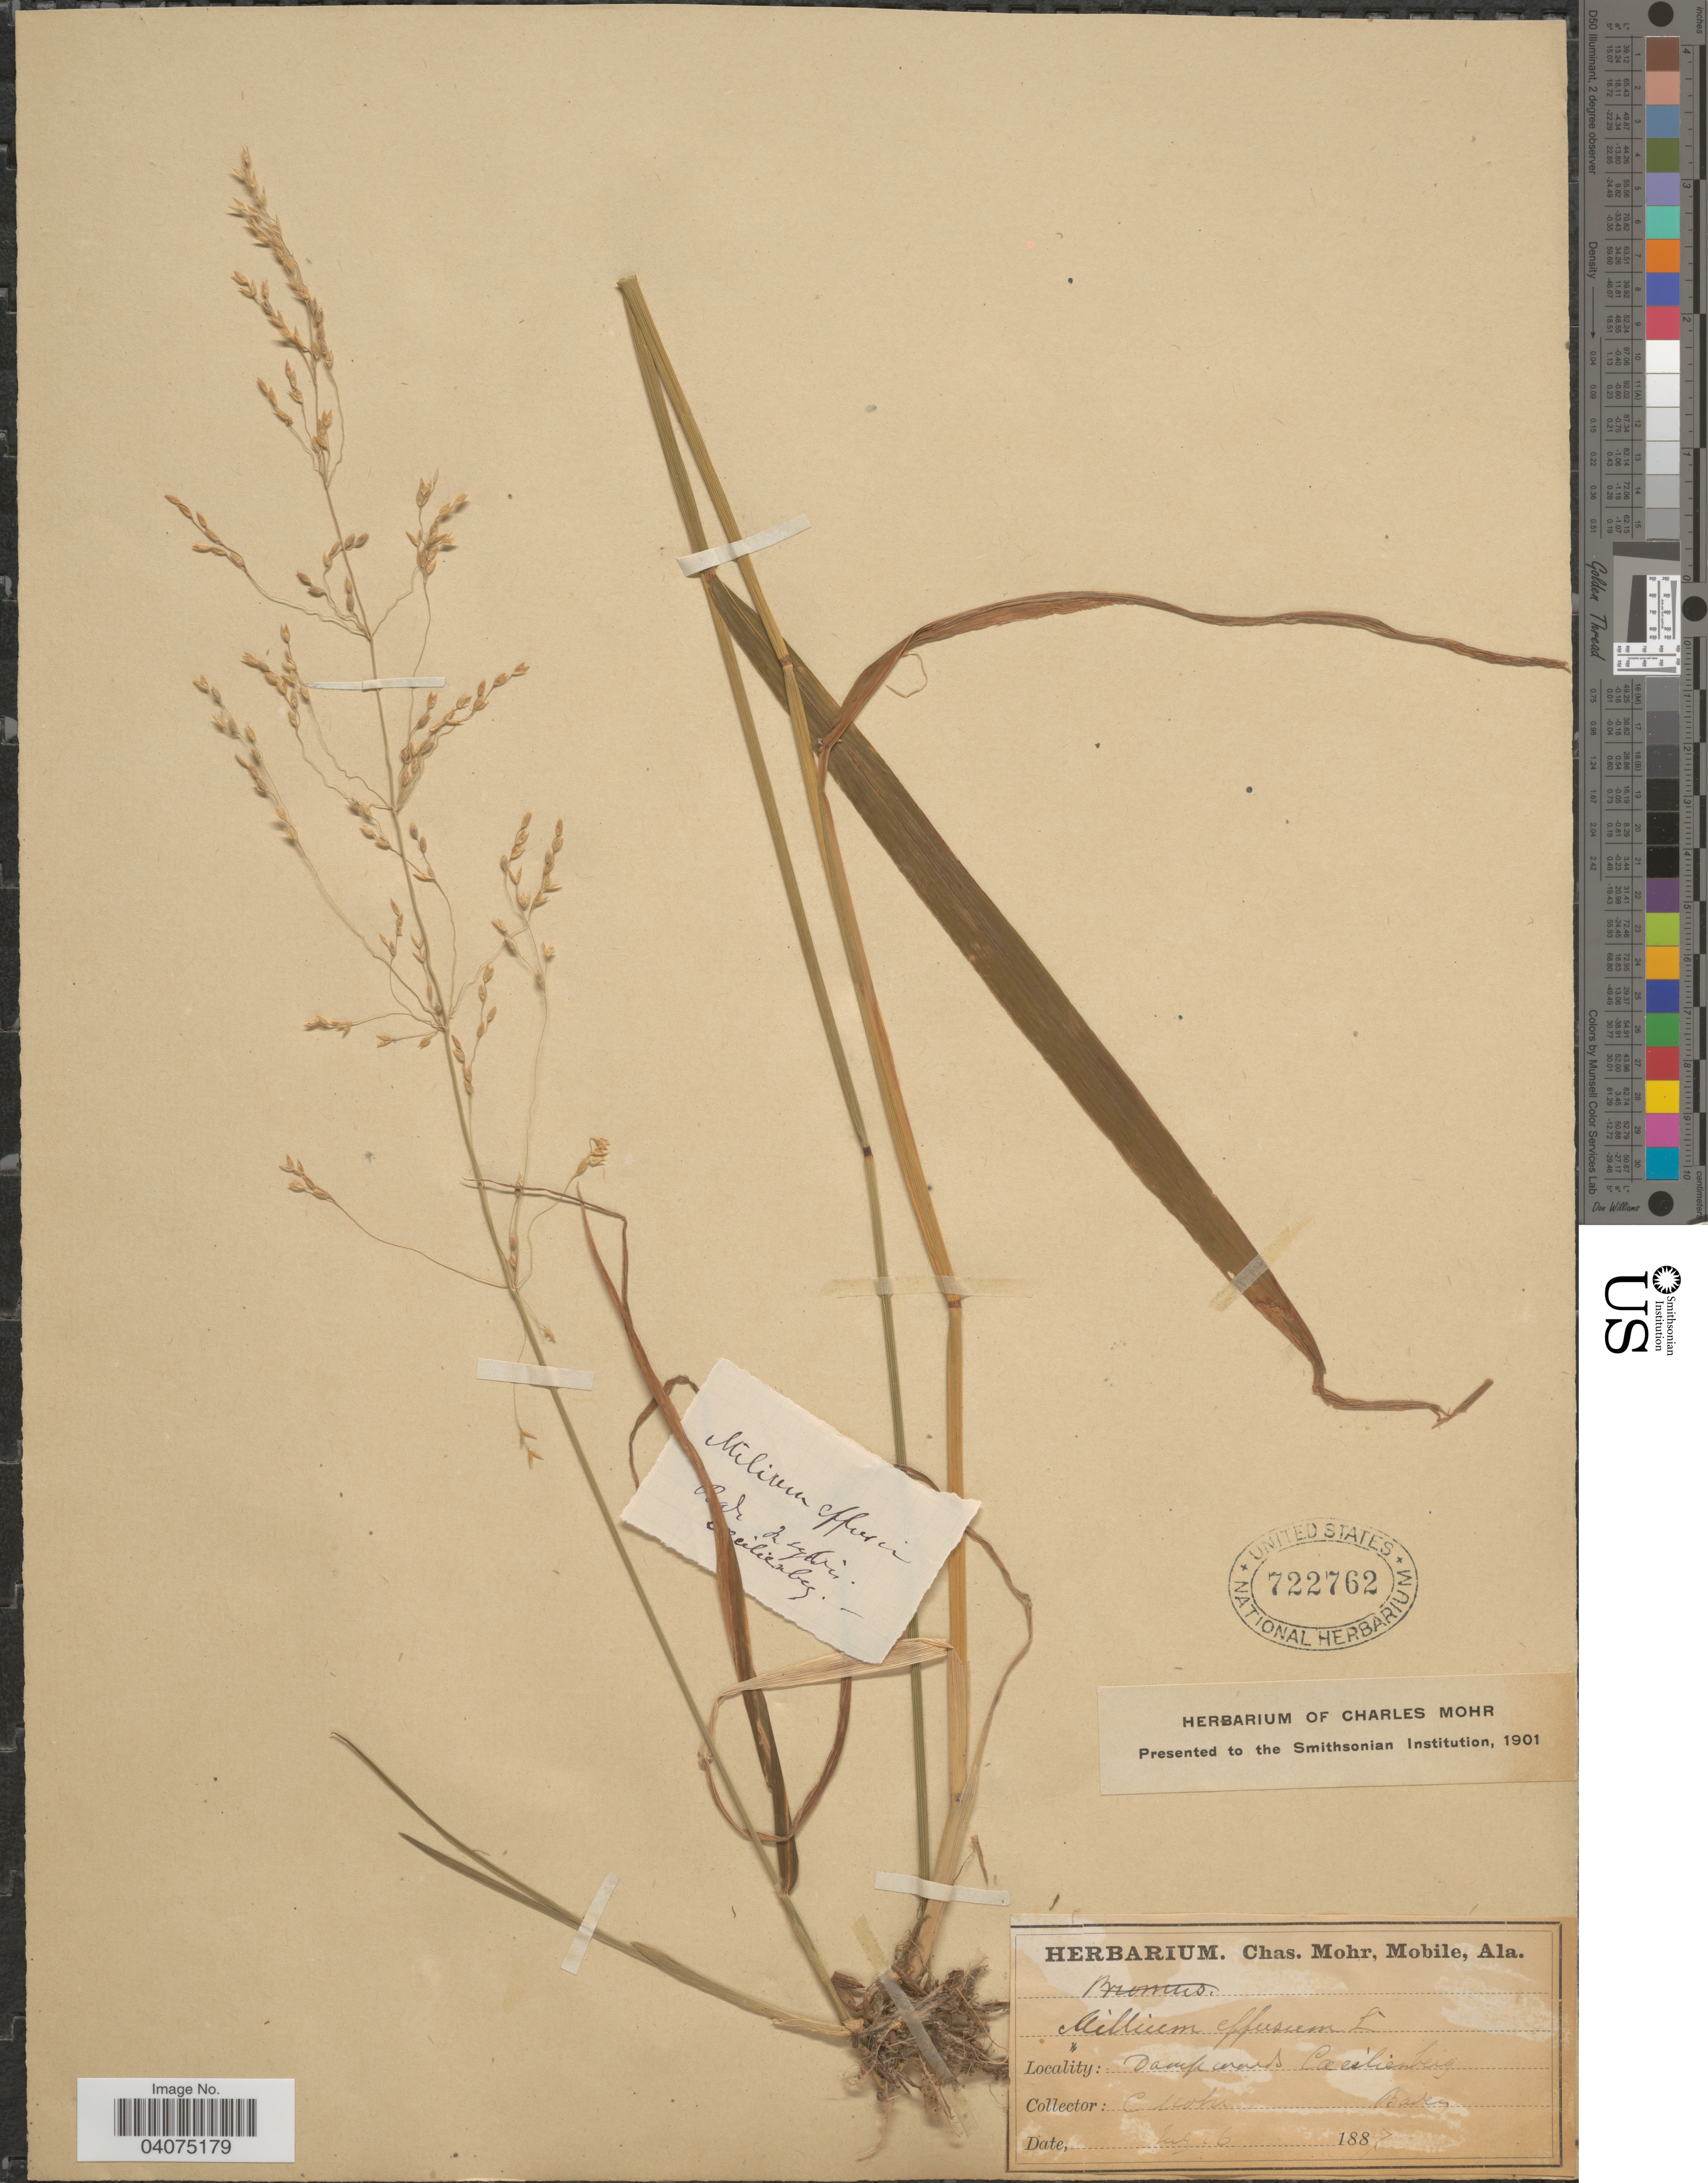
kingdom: Plantae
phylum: Tracheophyta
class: Liliopsida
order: Poales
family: Poaceae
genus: Milium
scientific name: Milium effusum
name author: L.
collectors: C. T. Mohr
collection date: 1887-08-16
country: Germany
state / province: Baden-württemberg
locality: Damp woods. Cäcilienberg. Baden.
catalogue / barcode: US 722762